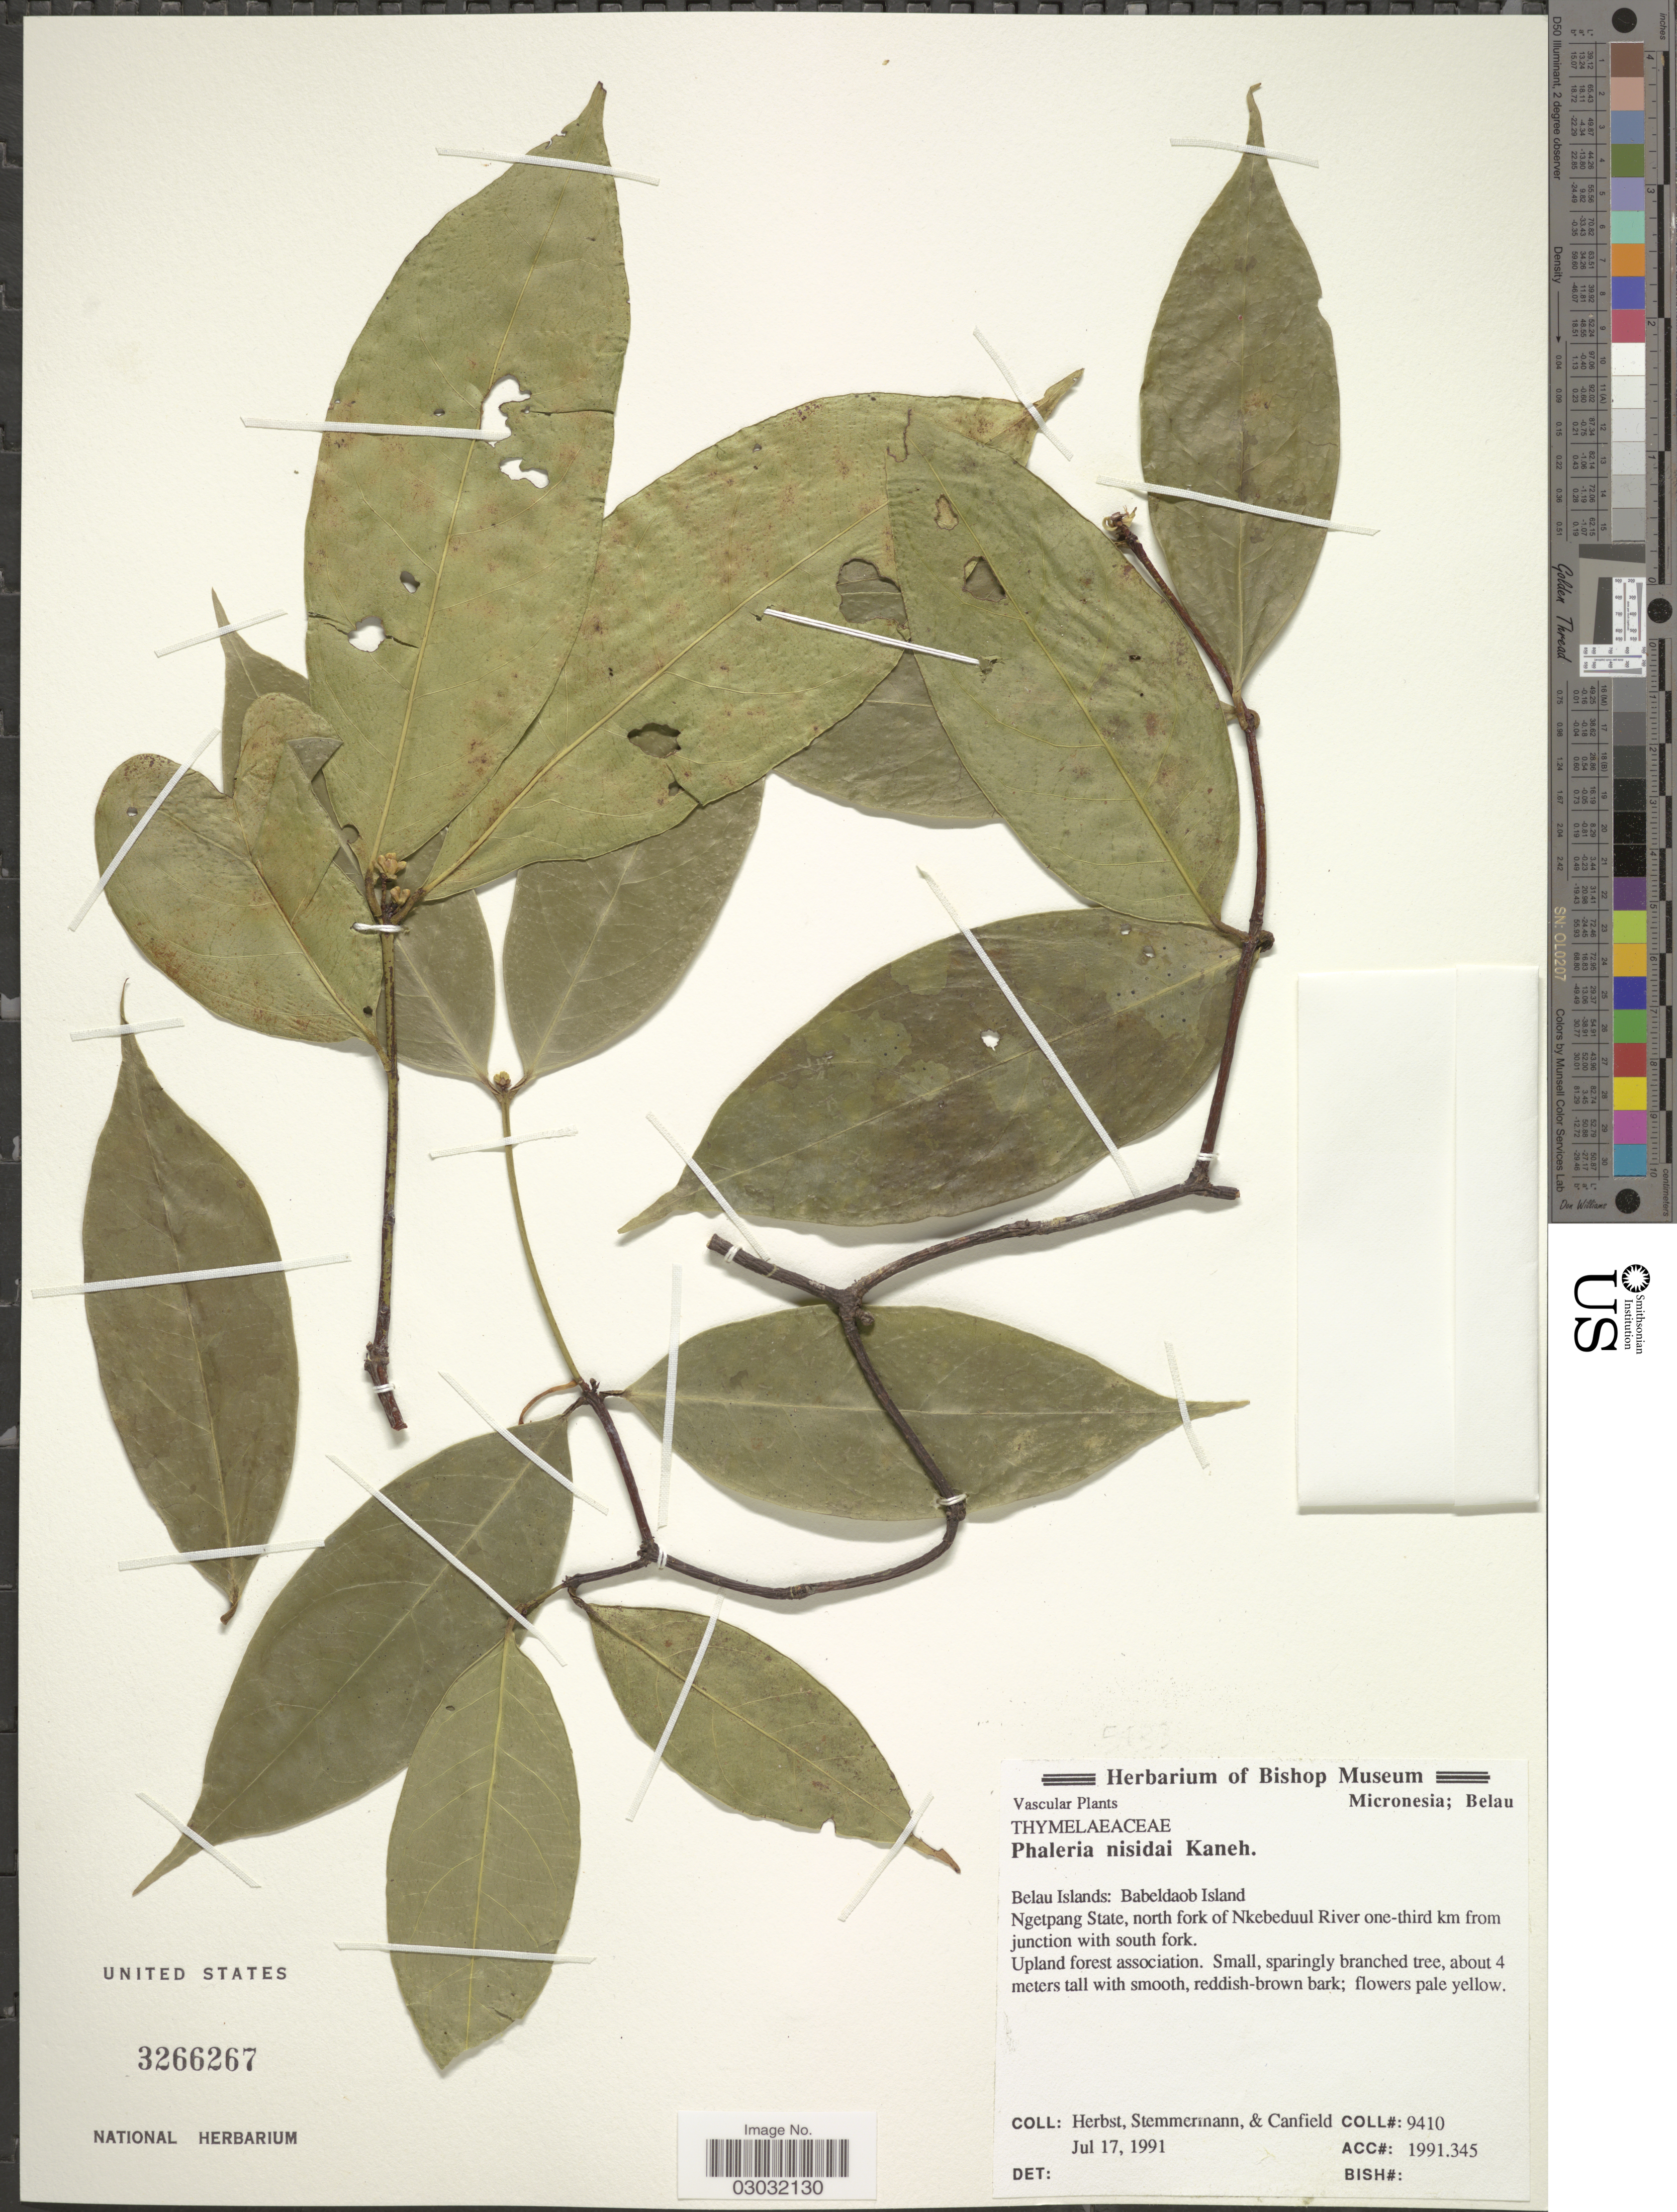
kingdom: Plantae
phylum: Tracheophyta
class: Magnoliopsida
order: Malvales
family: Thymelaeaceae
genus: Phaleria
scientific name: Phaleria nisidai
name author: Kaneh.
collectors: -. Herbst, -. Stemmermann & -. Canfield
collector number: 9410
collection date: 1991-07-17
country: Palau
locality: Belau Islands: Babeldaob Island, Ngetpang State, north fork of Nkebeduul River, one-third km from junction with south fork.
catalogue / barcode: US 3266267